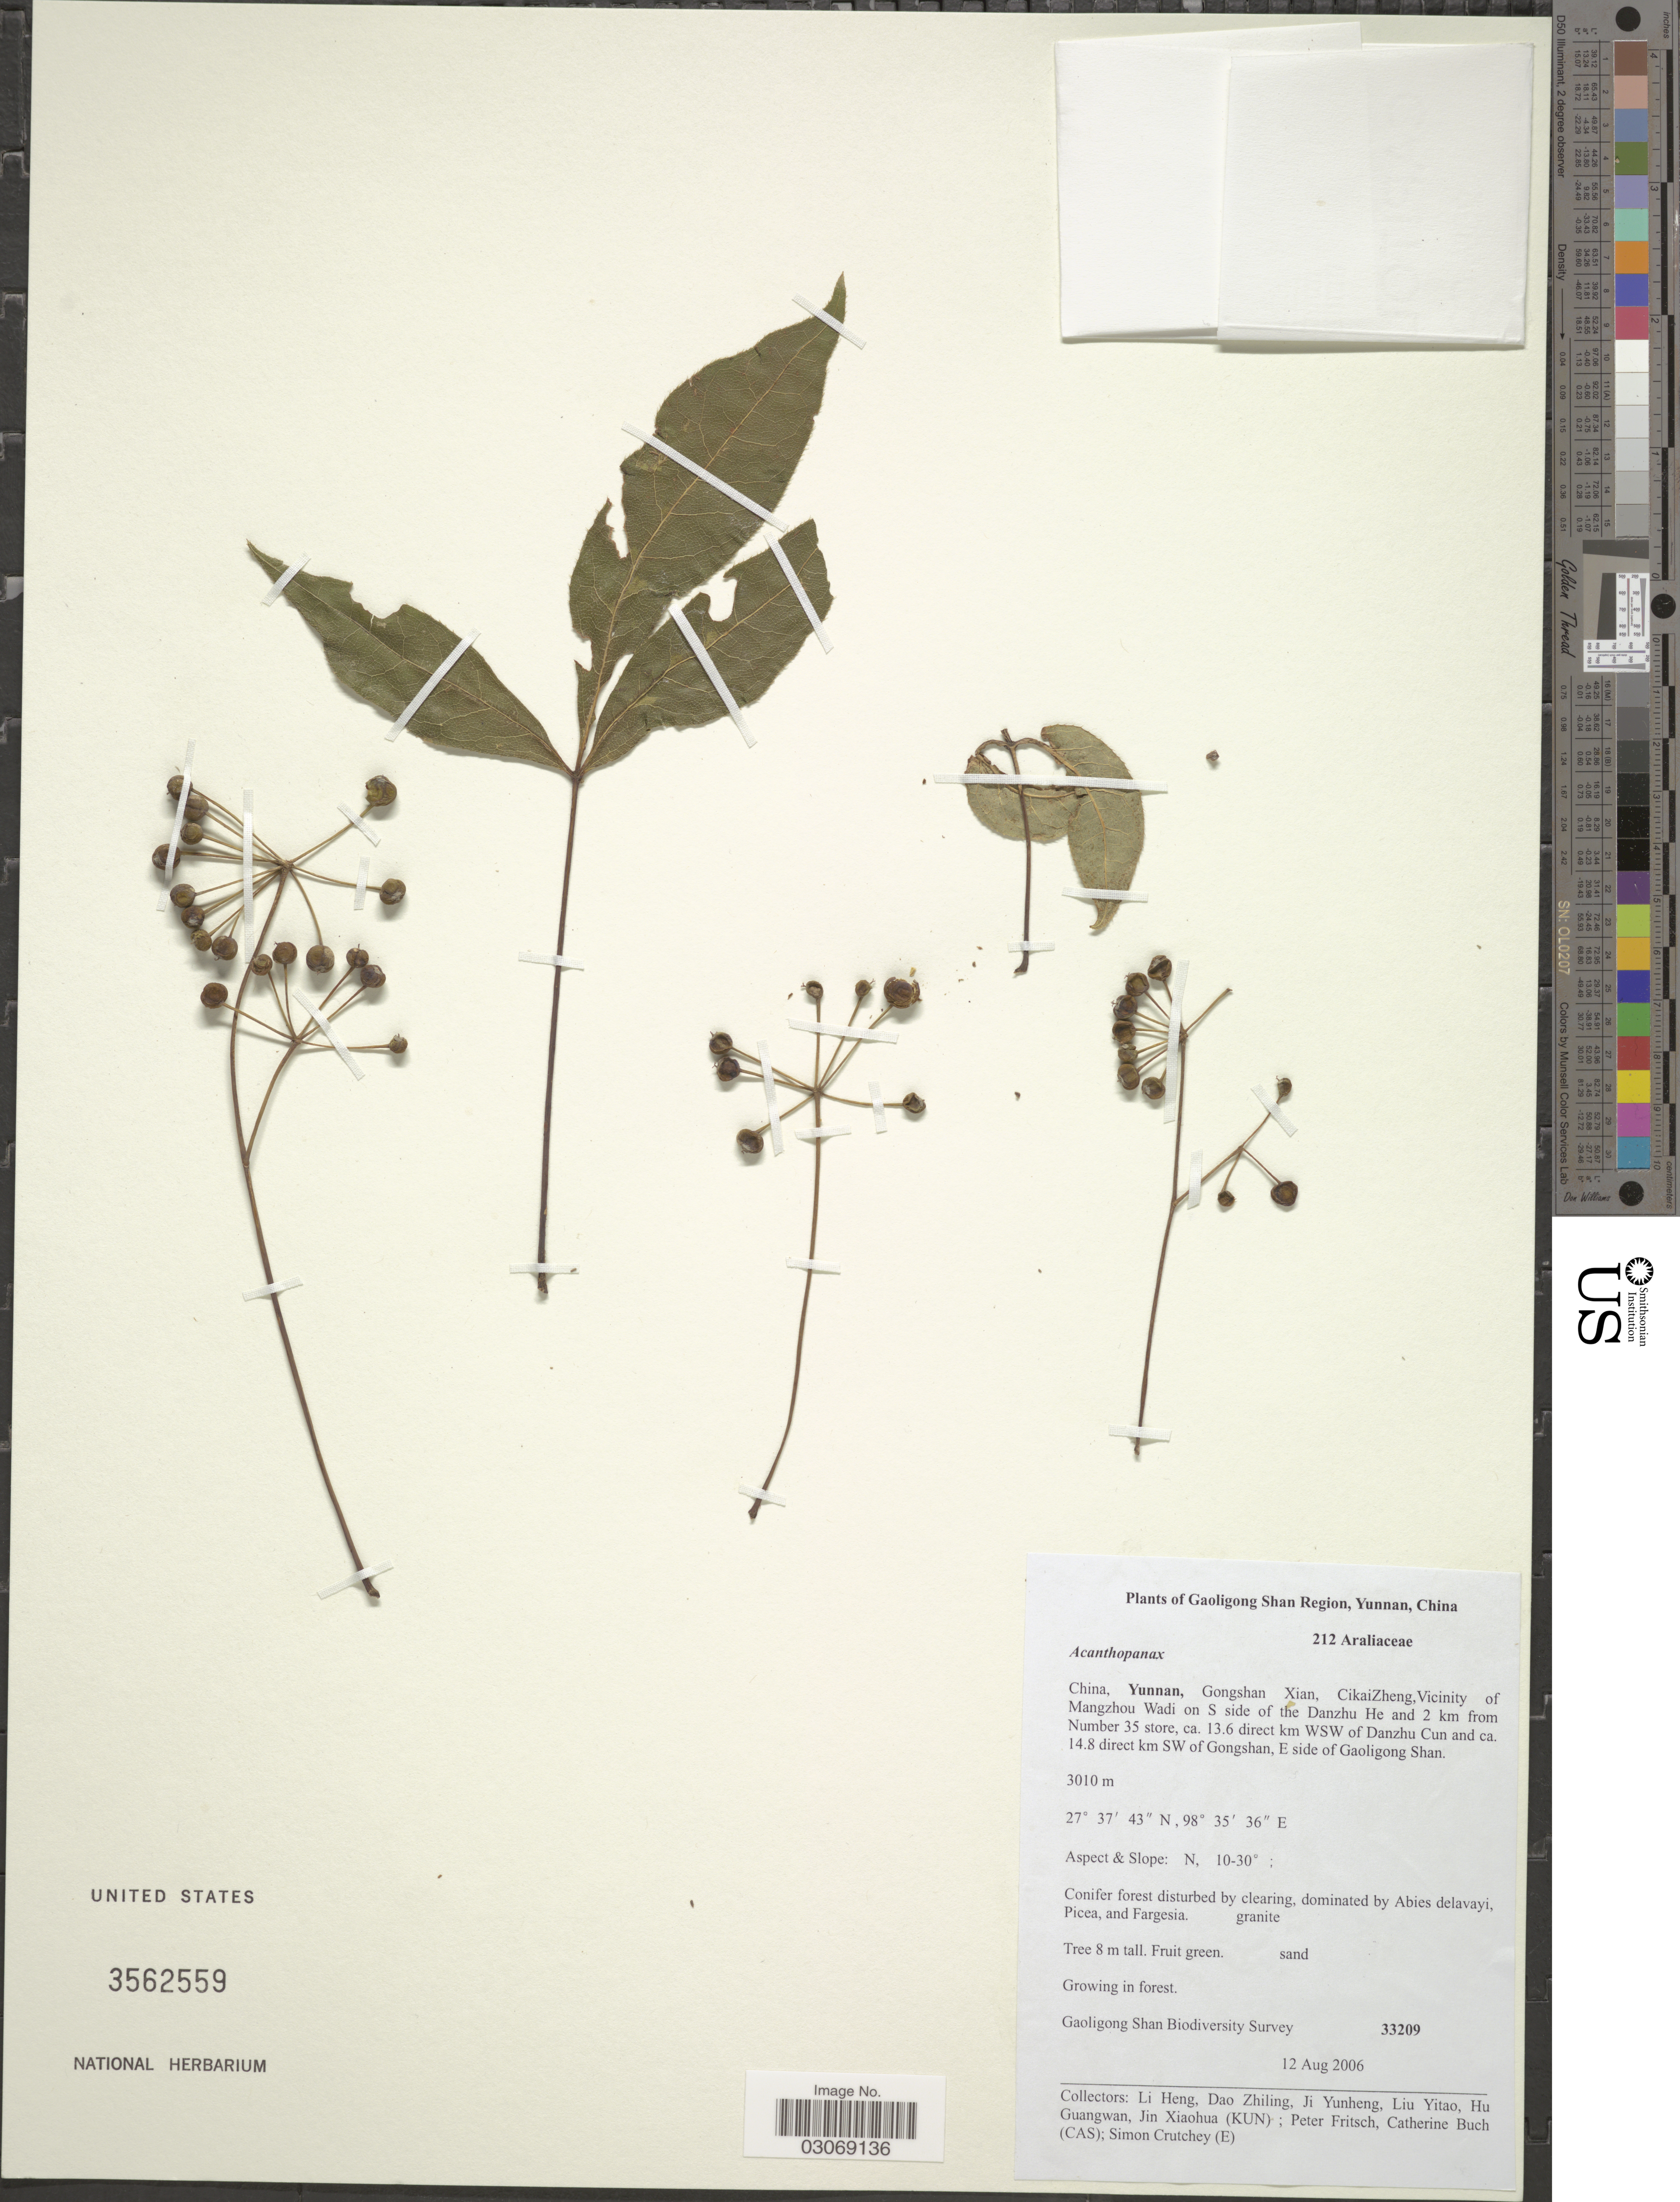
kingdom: Plantae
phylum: Tracheophyta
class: Magnoliopsida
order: Apiales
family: Araliaceae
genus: Acanthopanax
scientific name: Acanthopanax sp.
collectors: Gaoligong Shan Biodiversity Survey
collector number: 33209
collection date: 2009-08-12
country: China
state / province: Yunnan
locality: Gaoligong Shan Region. Gongshan Xian, CikaiZheng, Vicinity of Mangzhou Wadi on S side of the Danzhu He and 2 km from Number 35 store, ca. 13.6 direct km WSW of Danzhu Cun and ca. 14.8 direct km SW of Gongshan, E side of Gaoligong Shan.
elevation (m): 3010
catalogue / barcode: US 2562559